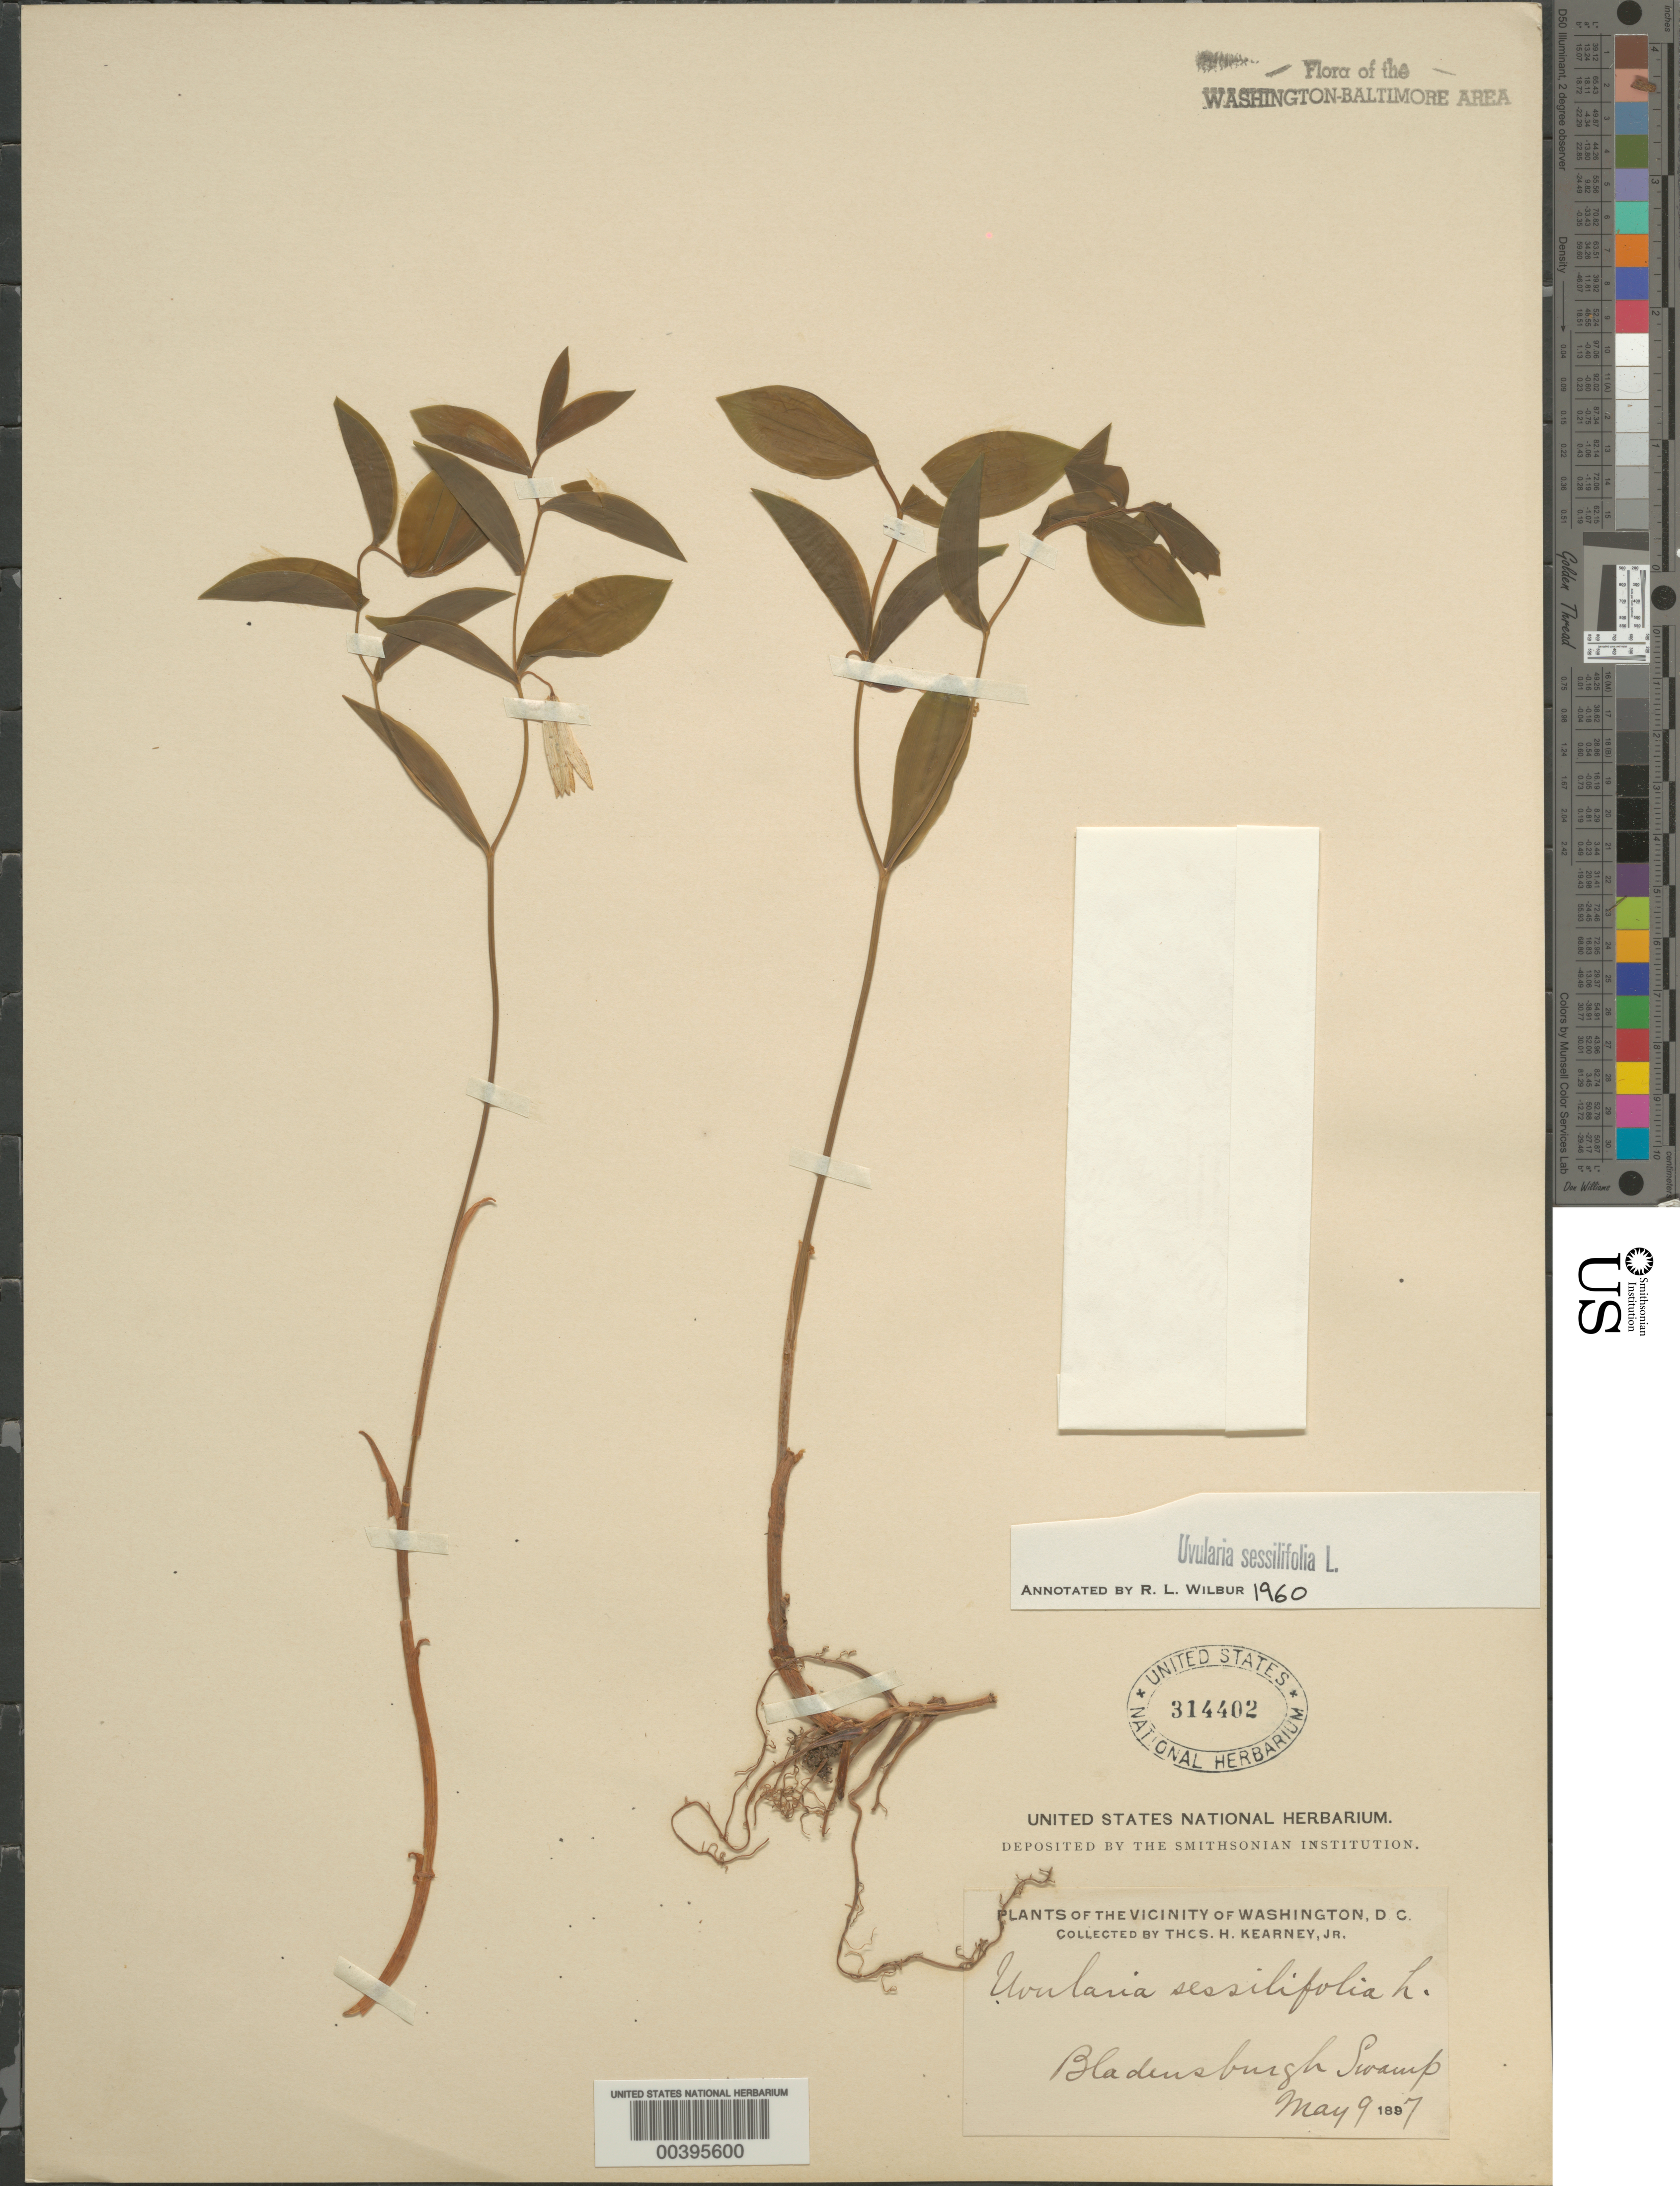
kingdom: Plantae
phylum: Tracheophyta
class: Liliopsida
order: Liliales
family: Colchicaceae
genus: Uvularia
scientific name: Uvularia sessilifolia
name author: L.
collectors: T. H. Kearney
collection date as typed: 09 May 1897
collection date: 1897-05-09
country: United States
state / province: Maryland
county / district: Prince George's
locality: Bladensburg swamp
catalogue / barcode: US 314402